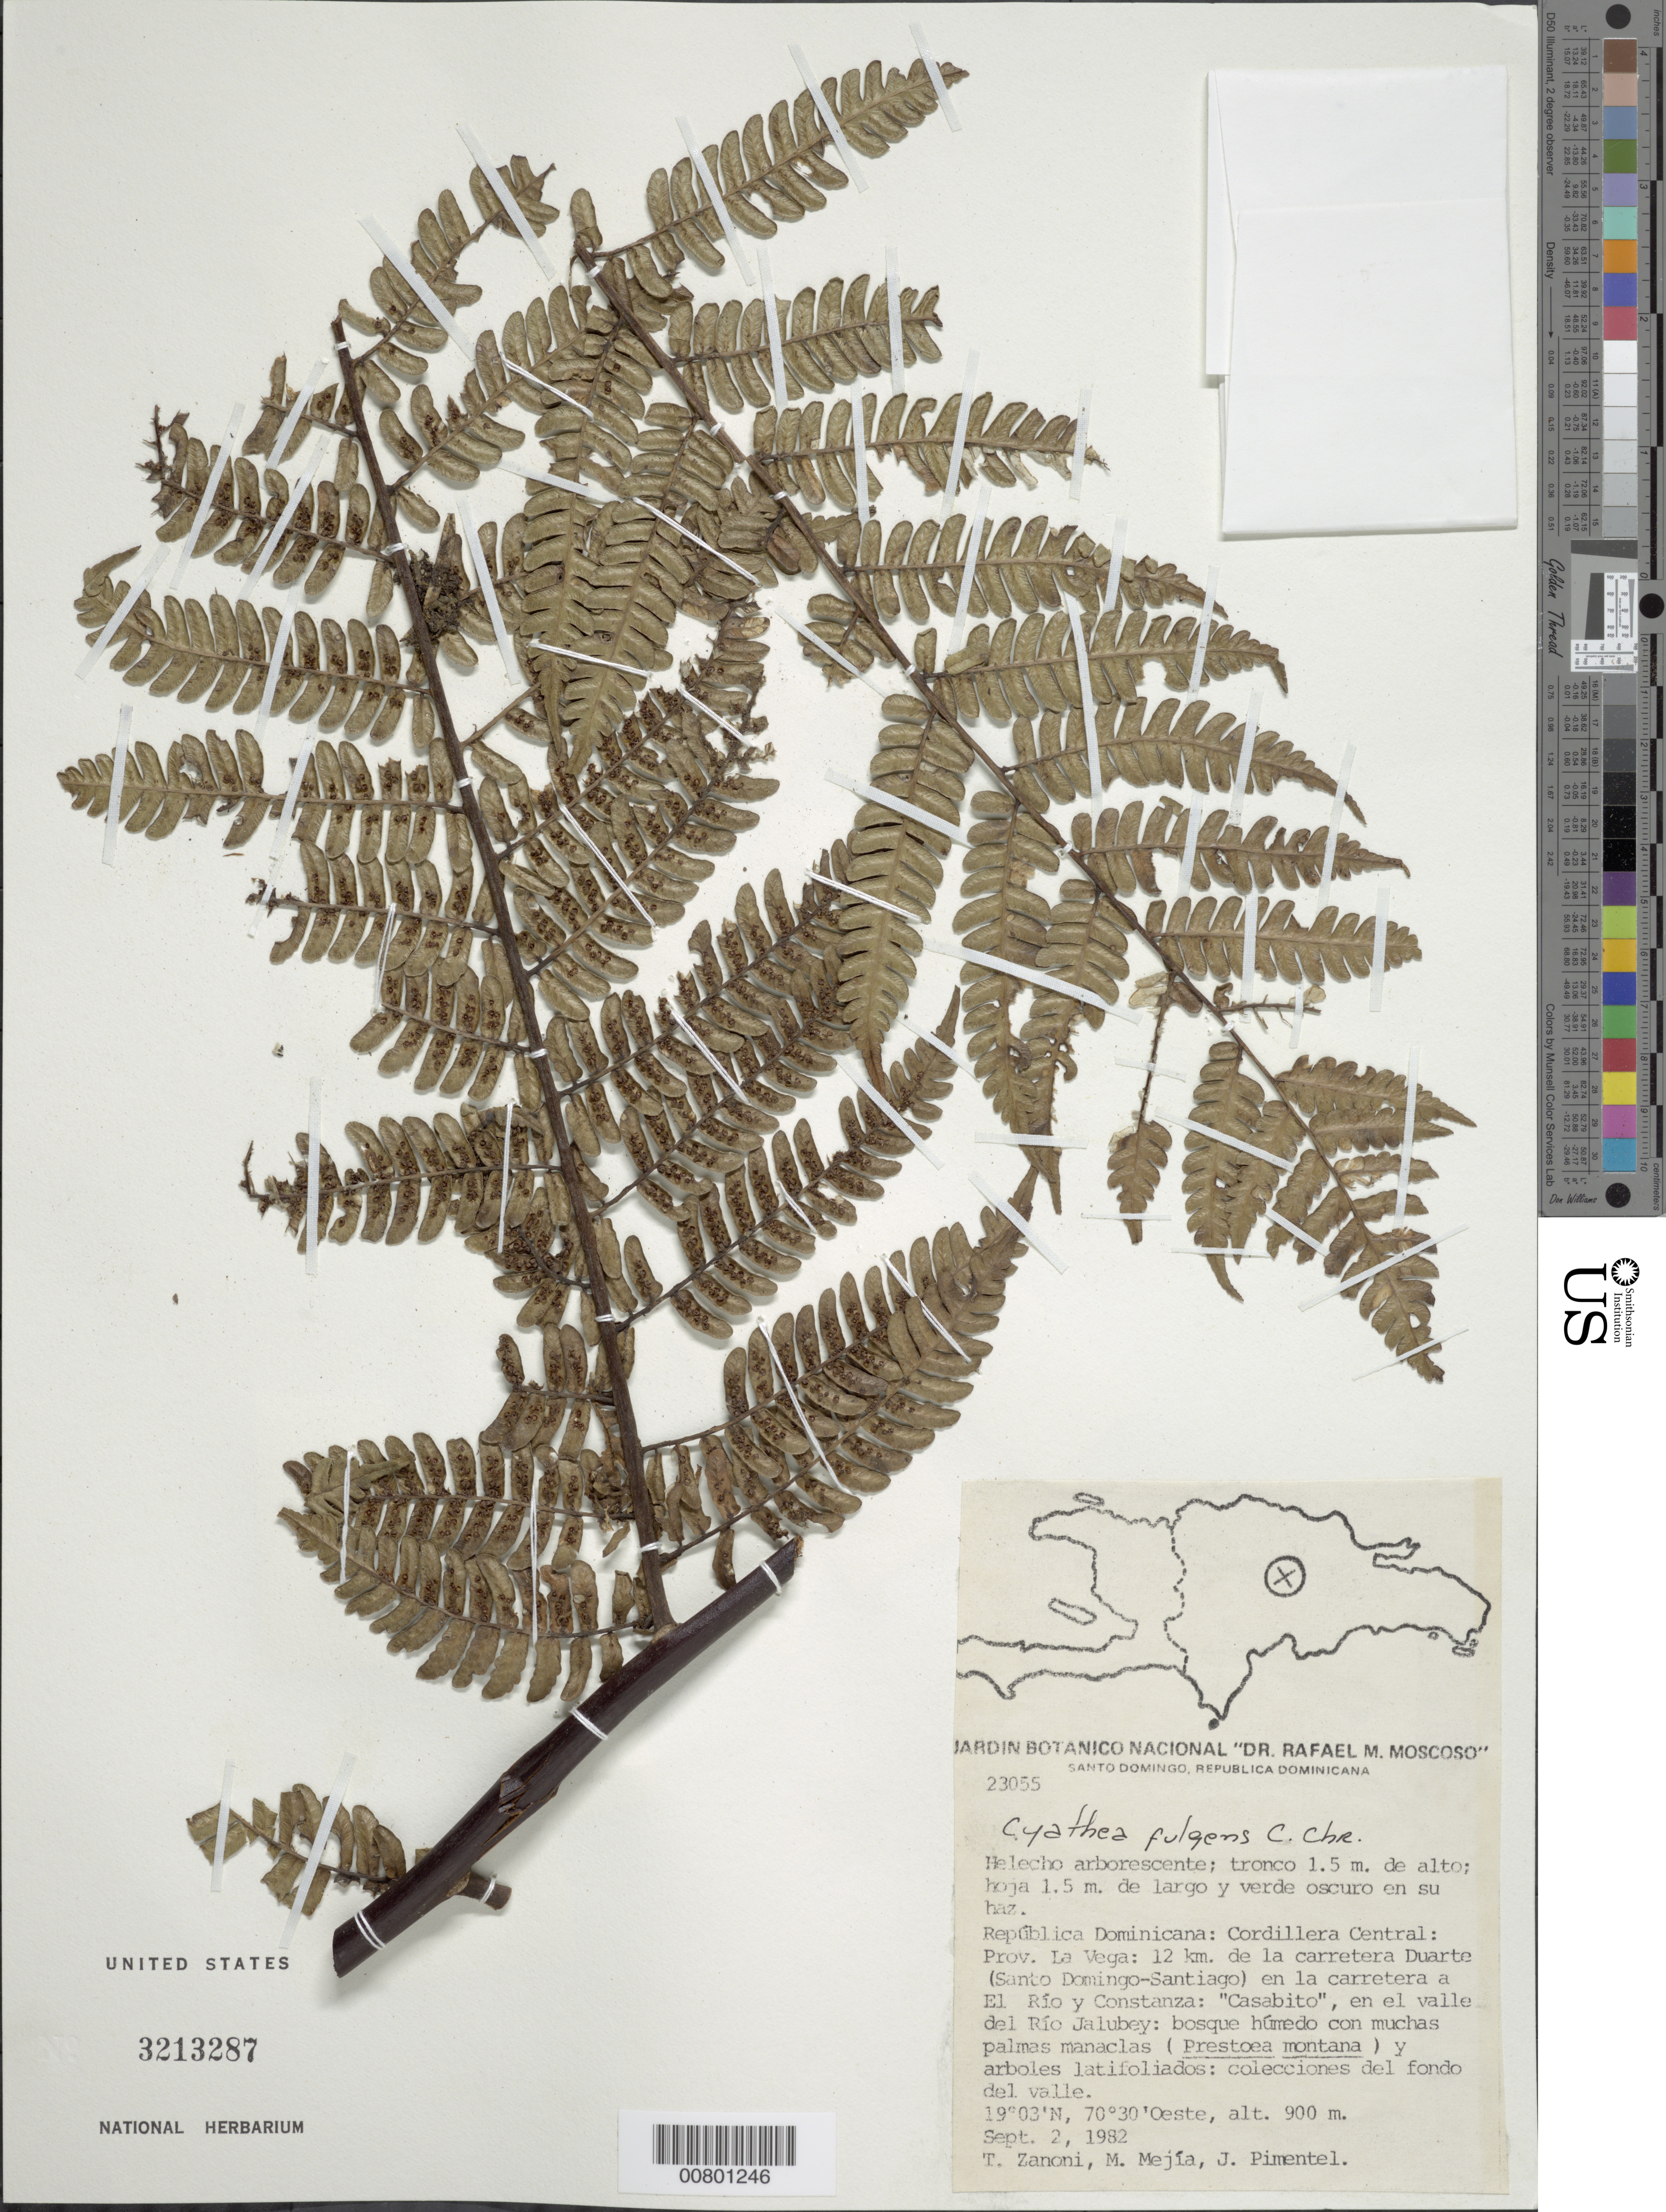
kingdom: Plantae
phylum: Tracheophyta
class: Polypodiopsida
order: Cyatheales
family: Cyatheaceae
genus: Alsophila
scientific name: Alsophila fulgens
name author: (C. Chr.) D.S. Conant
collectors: T. A. Zanoni, M. Mejia & J. Pimentel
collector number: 23055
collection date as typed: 02 Sep 1982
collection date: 1982-09-02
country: Dominican Republic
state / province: La Vega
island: Hispaniola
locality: Cordillera Central, 12 km de la carretera Duarte (Santo Domingo-Santiago), carretera a El Río y Constanza, "Casabito" en el valle del Río Jalubey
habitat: Bosque humedo con muchas palmas manaclas (Prestoea montana) y arboles latifoliados; collecciones del fondo del valle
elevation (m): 900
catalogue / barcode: US 3213287